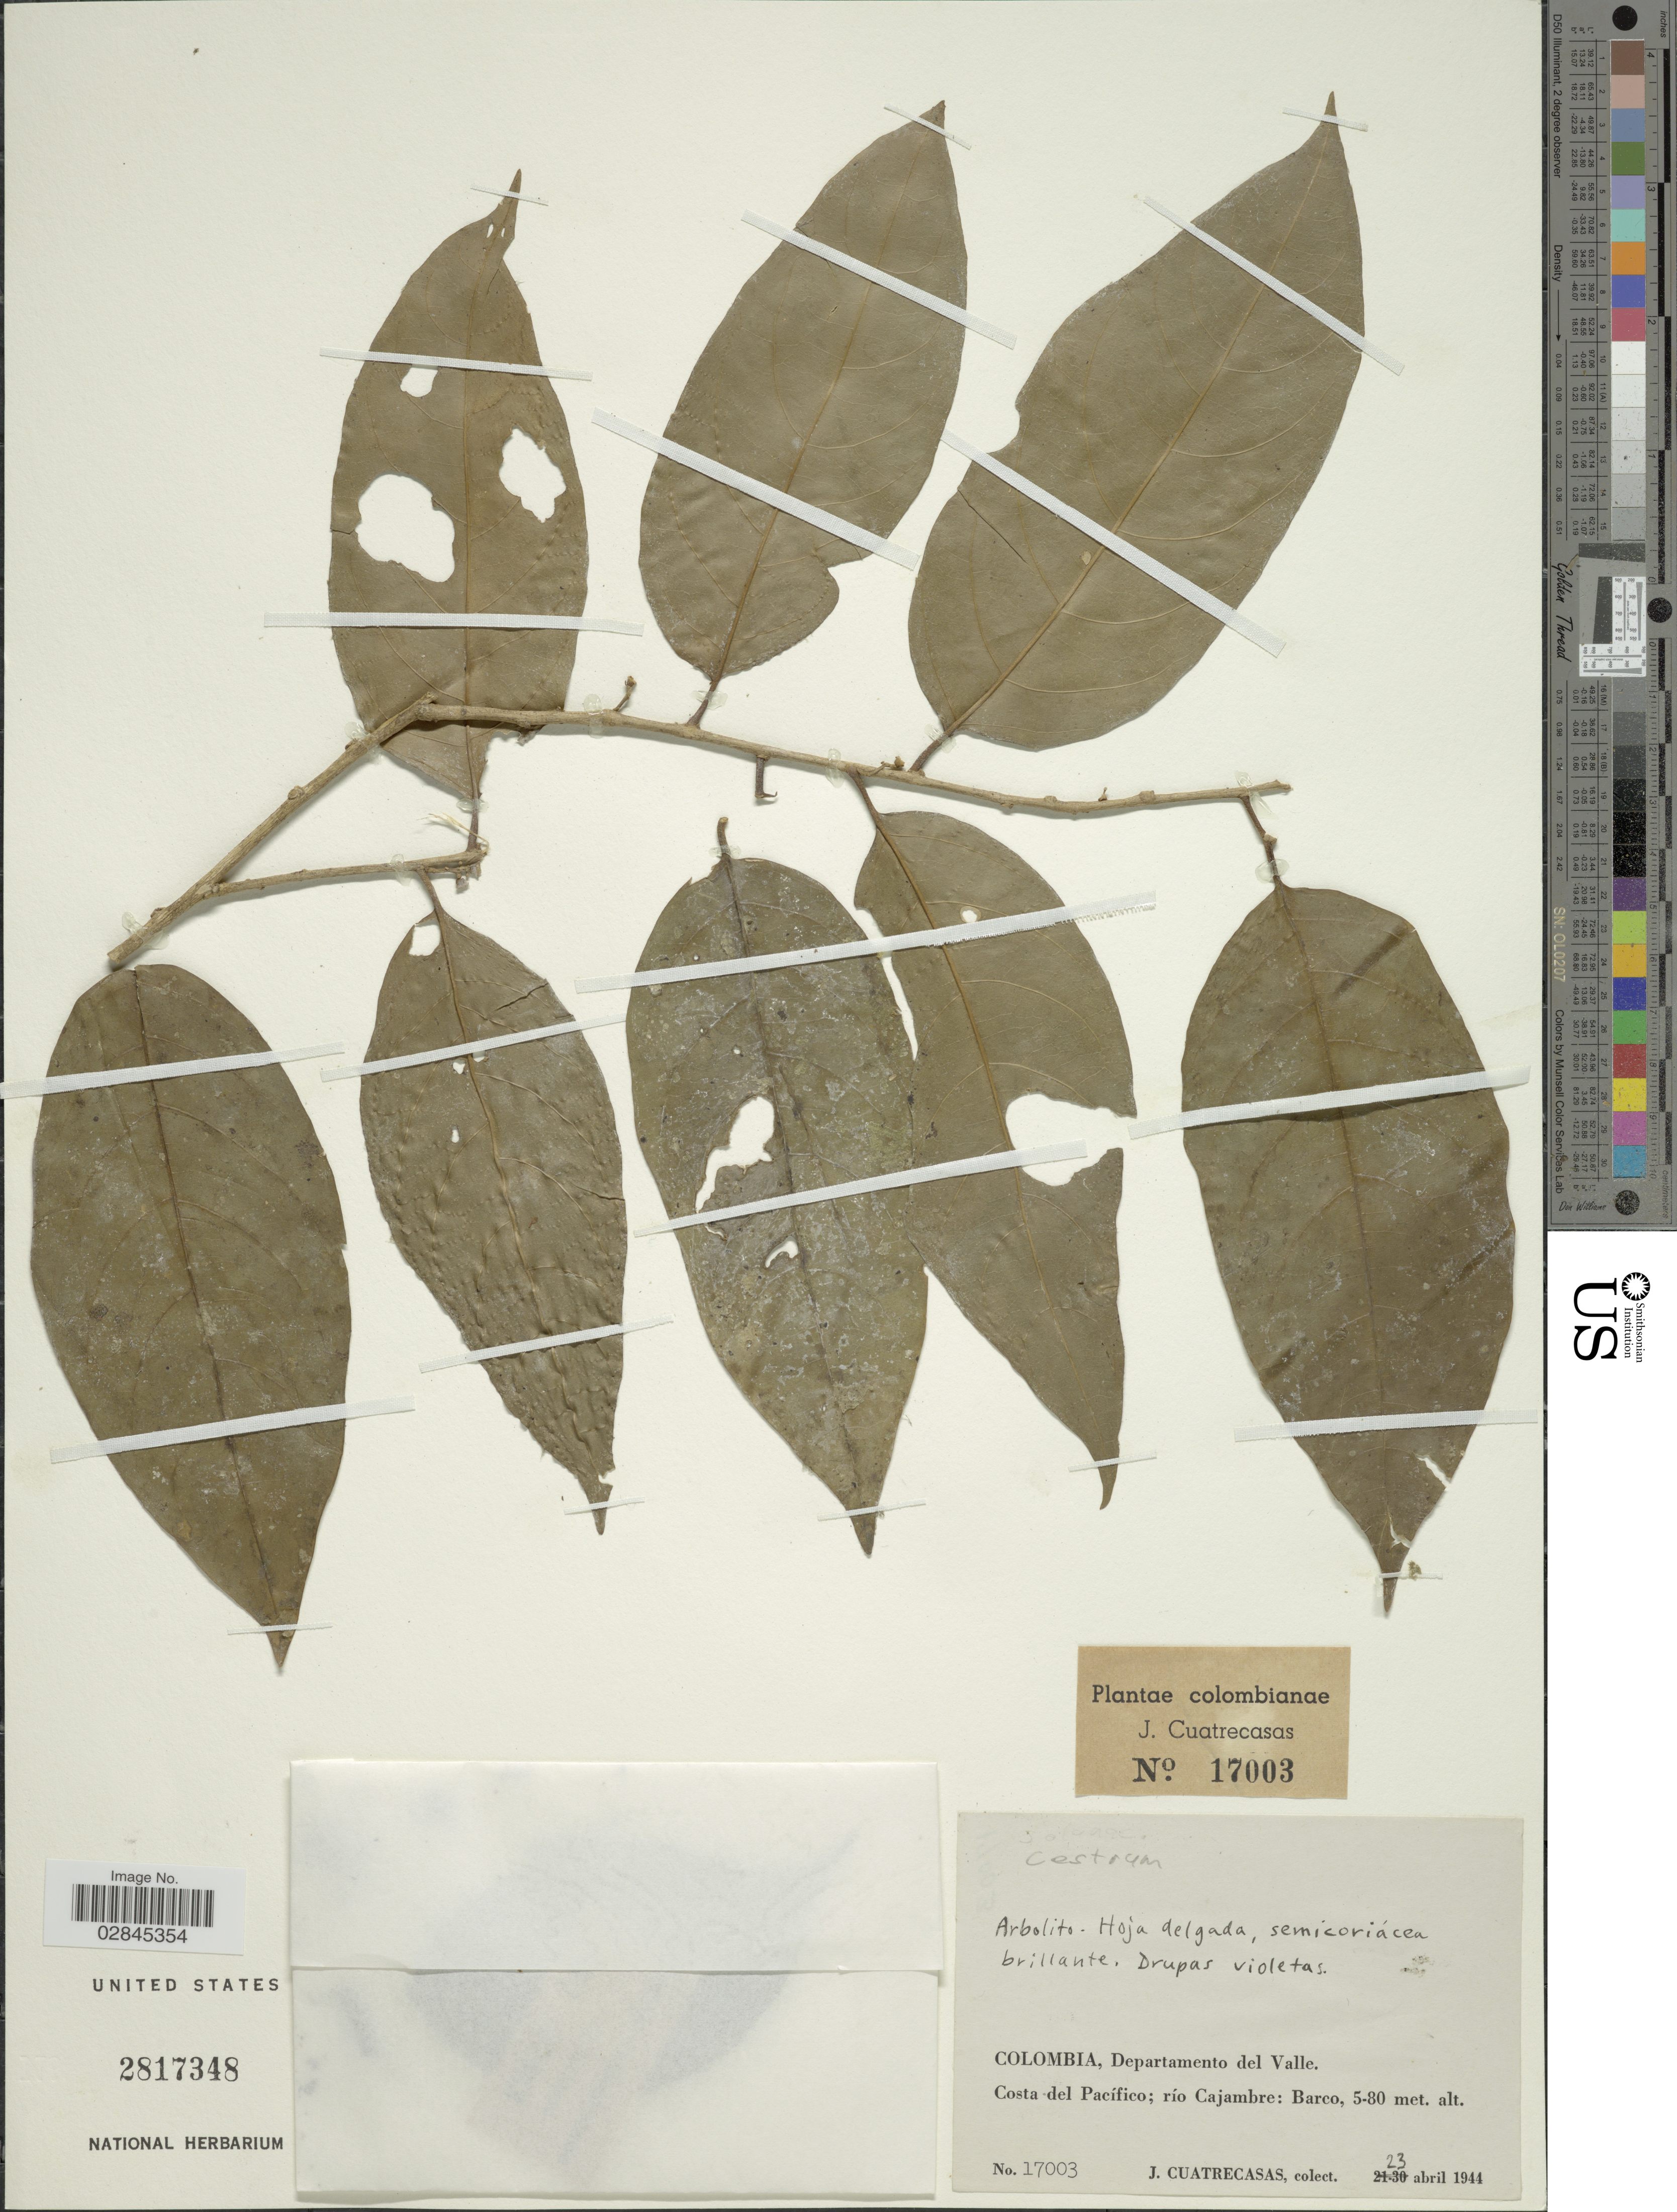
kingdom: Plantae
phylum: Tracheophyta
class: Magnoliopsida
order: Solanales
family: Solanaceae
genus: Cestrum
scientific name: Cestrum sp.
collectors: J. Cuatrecasas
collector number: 17003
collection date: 1944-04-23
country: Colombia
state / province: Valle del Cauca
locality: Departamento del Valle. Costa del Pacífico; río Cajambre: Barco.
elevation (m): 50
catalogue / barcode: US 2817348